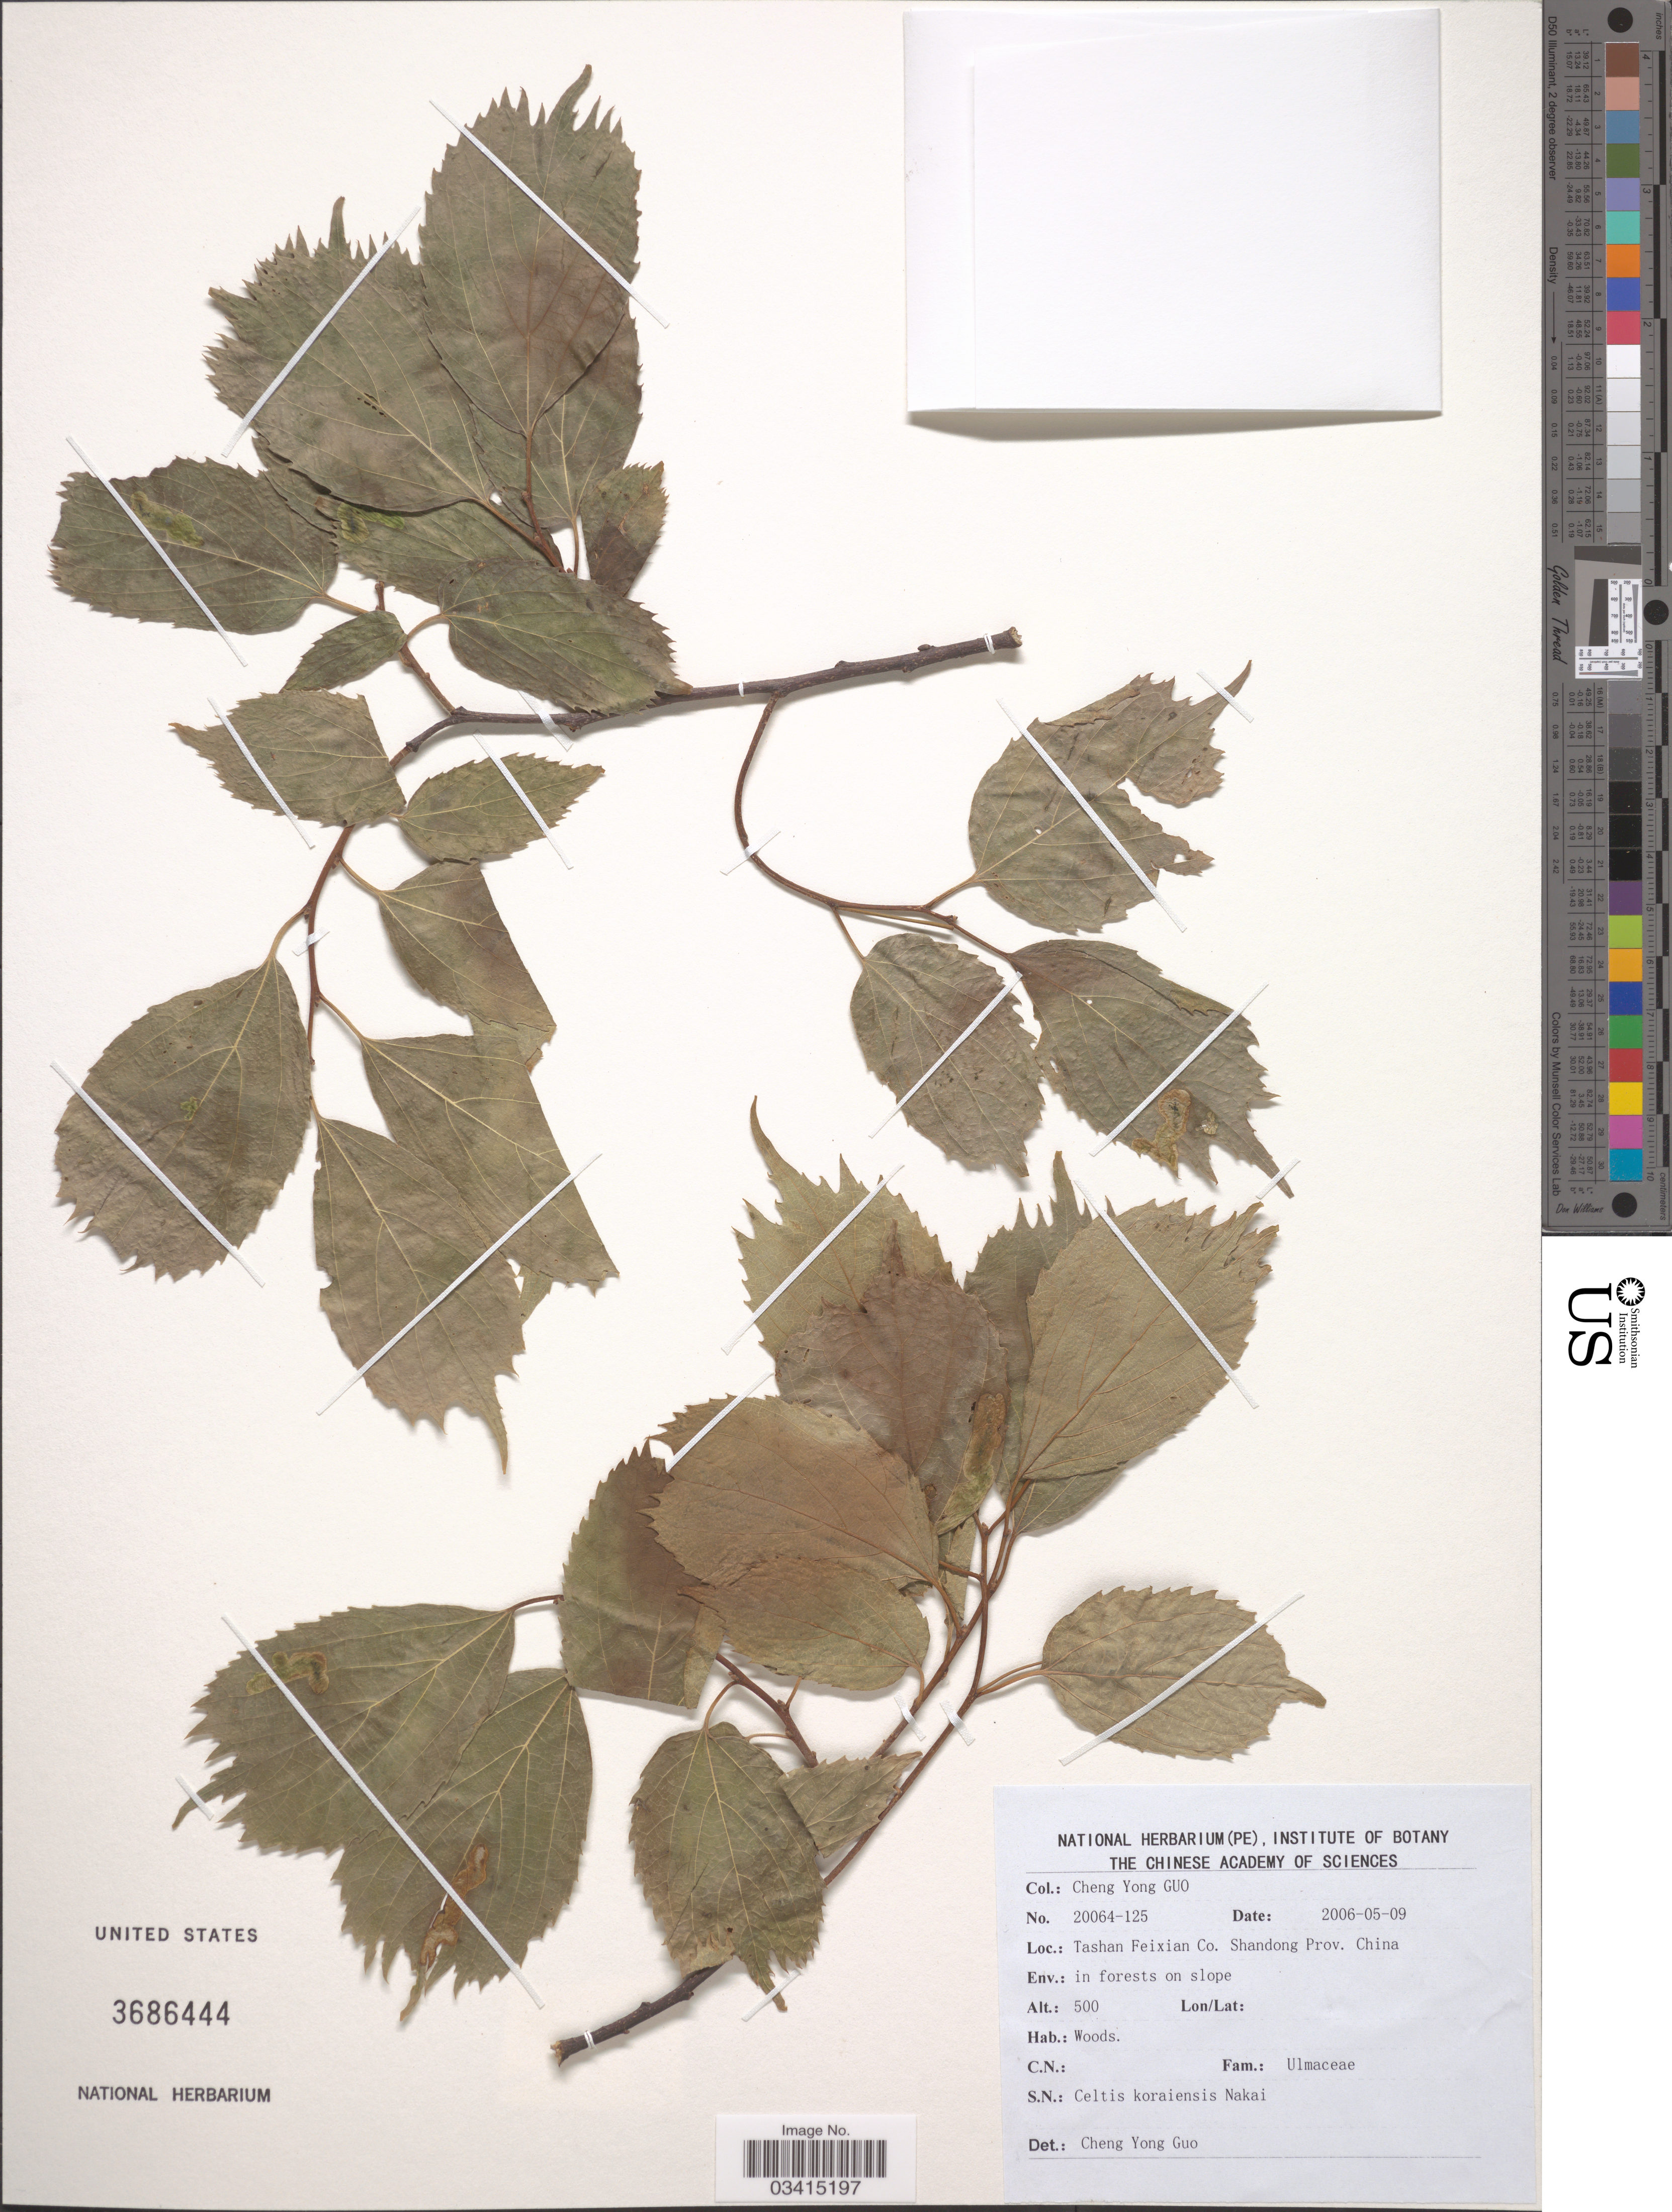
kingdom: Plantae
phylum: Tracheophyta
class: Magnoliopsida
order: Rosales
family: Cannabaceae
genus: Celtis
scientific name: Celtis koraiensis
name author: Nakai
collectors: Guo Chengyong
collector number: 20064-125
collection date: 2006-05-09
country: China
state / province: Shandong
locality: Tashan Feixian Co.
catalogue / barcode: US 3686444